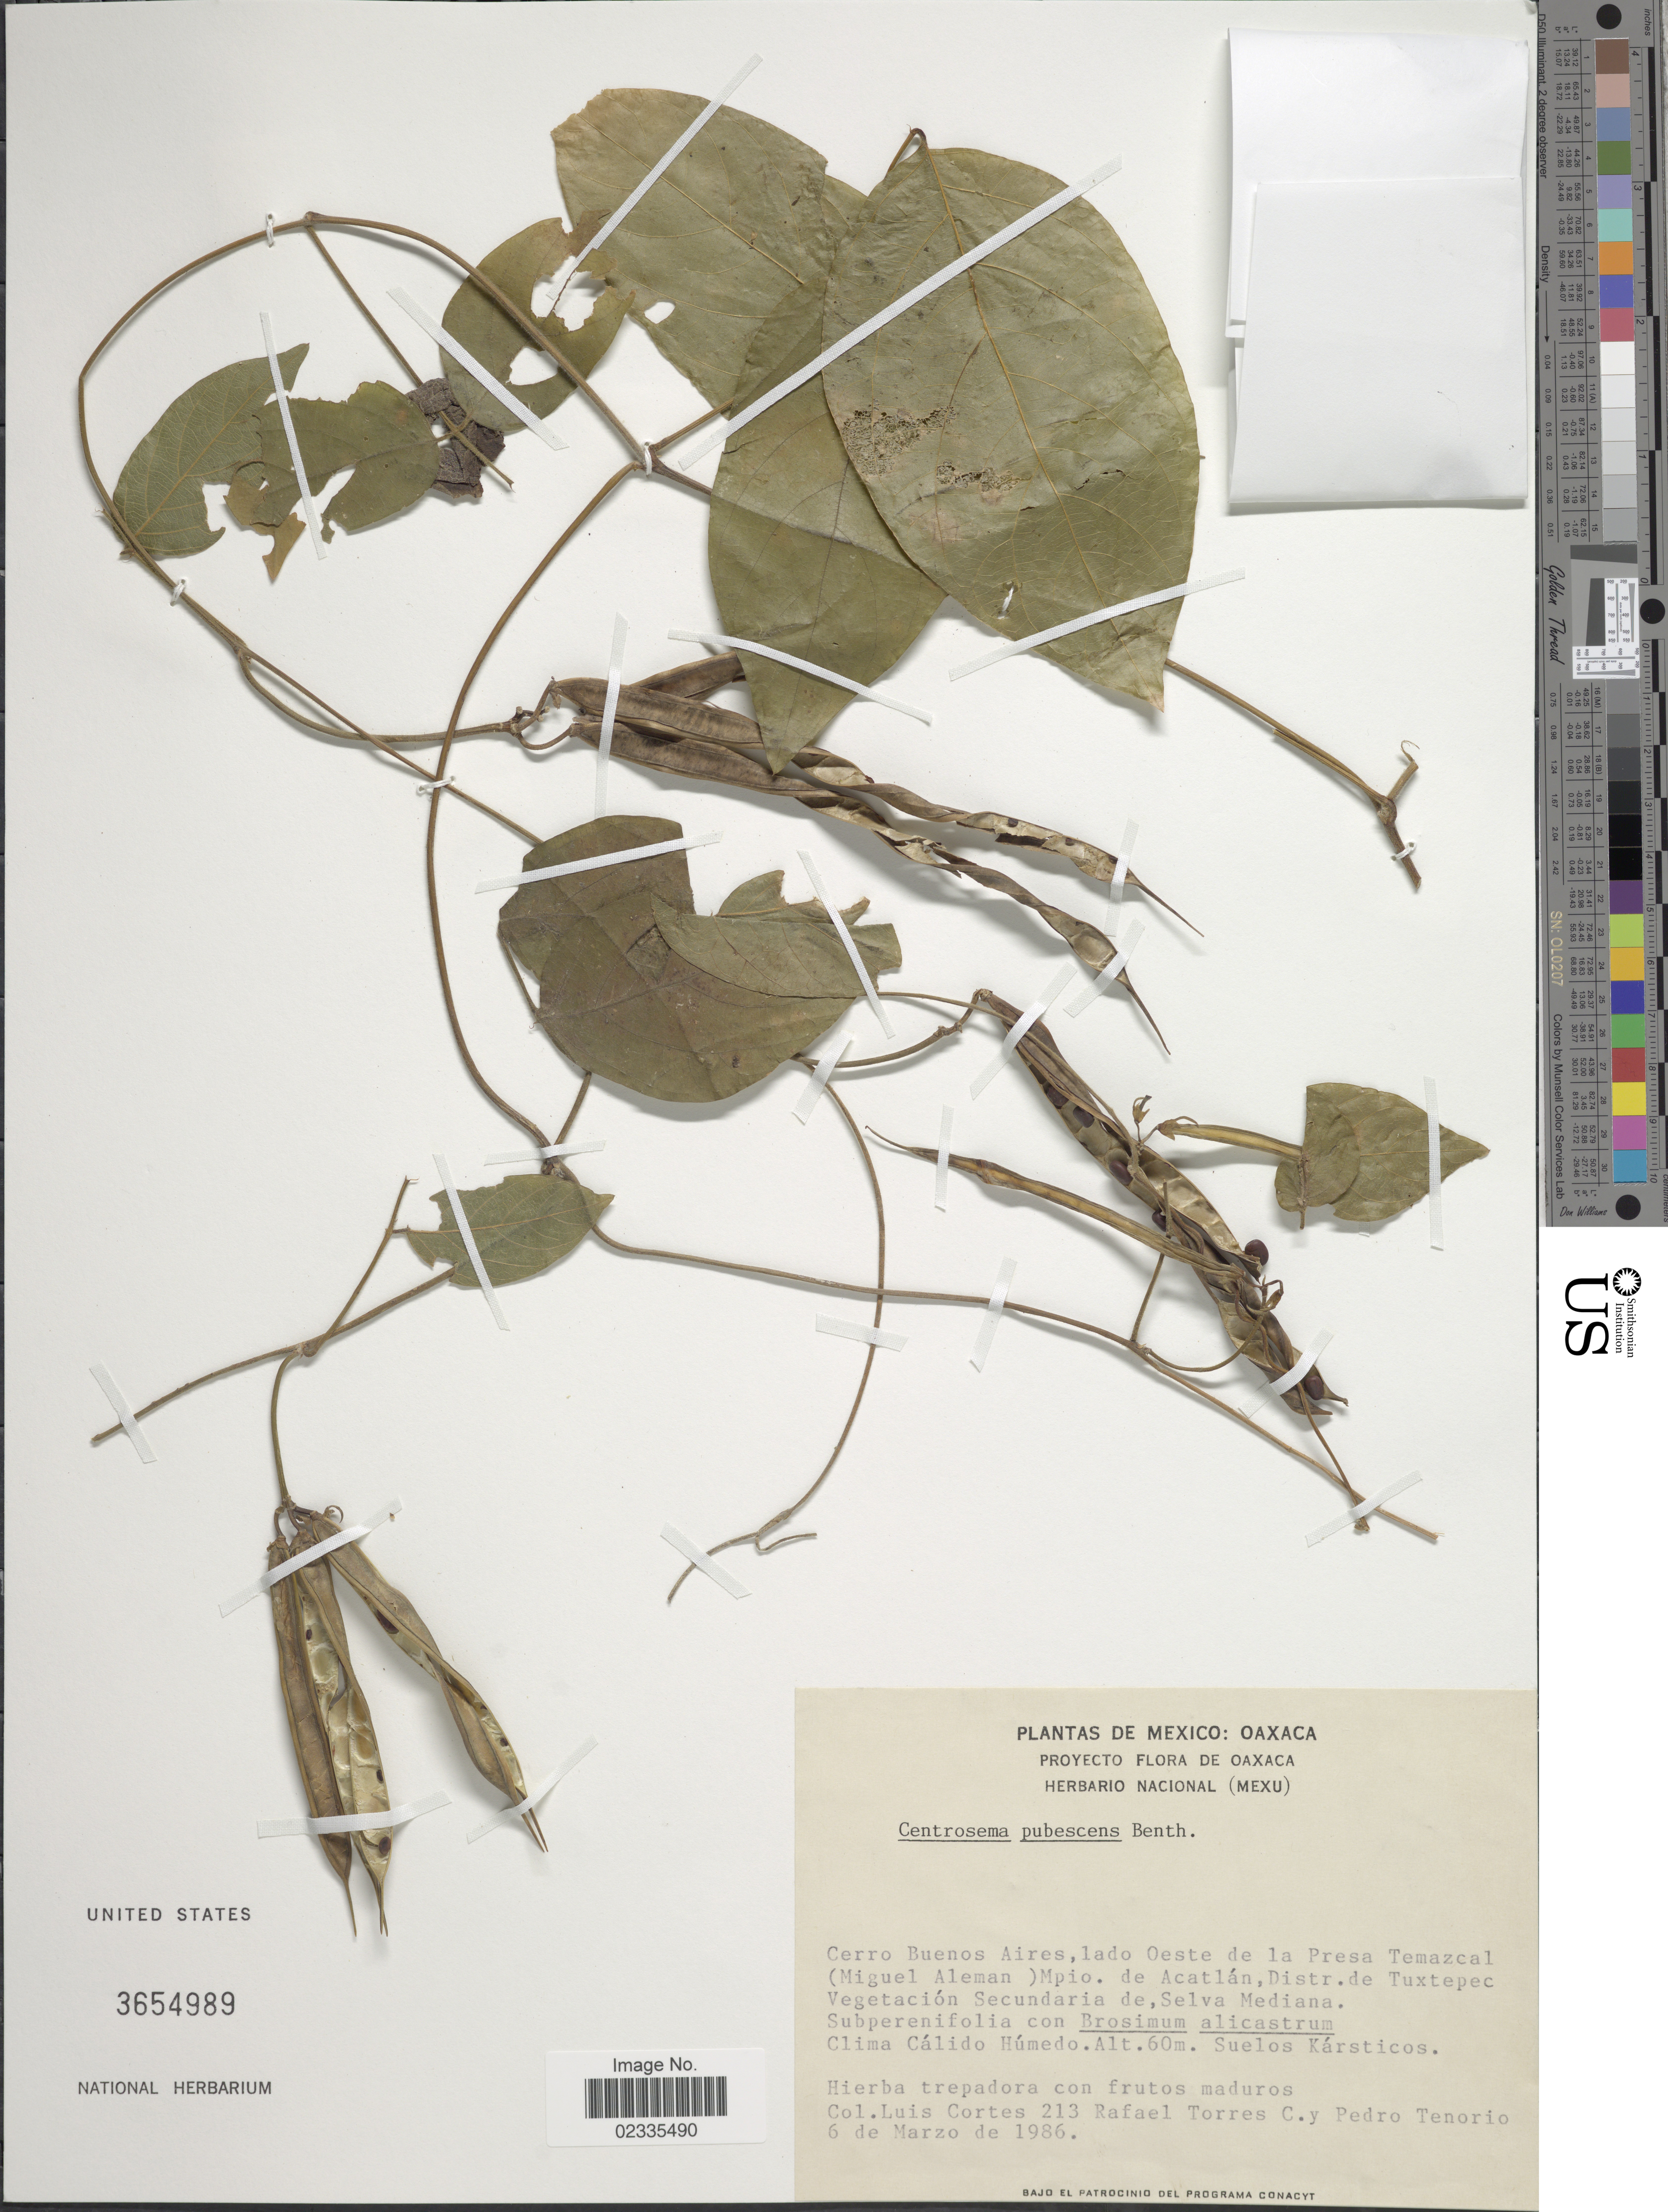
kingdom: Plantae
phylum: Tracheophyta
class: Magnoliopsida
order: Fabales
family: Fabaceae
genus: Centrosema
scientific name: Centrosema pubescens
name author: Benth.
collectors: L. Cortes, R. Torres C. & P. Tenorio L.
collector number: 213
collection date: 1986-03-06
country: Mexico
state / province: Oaxaca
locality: Cerro Buenos Aires, lado Oeste de la Presa Temazcal (Miguel Aleman) Mpio. de Acatlan Distr. de Tuxtepec Vegetacion Secundaria de, Selva Mediana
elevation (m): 60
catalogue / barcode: US 3654989